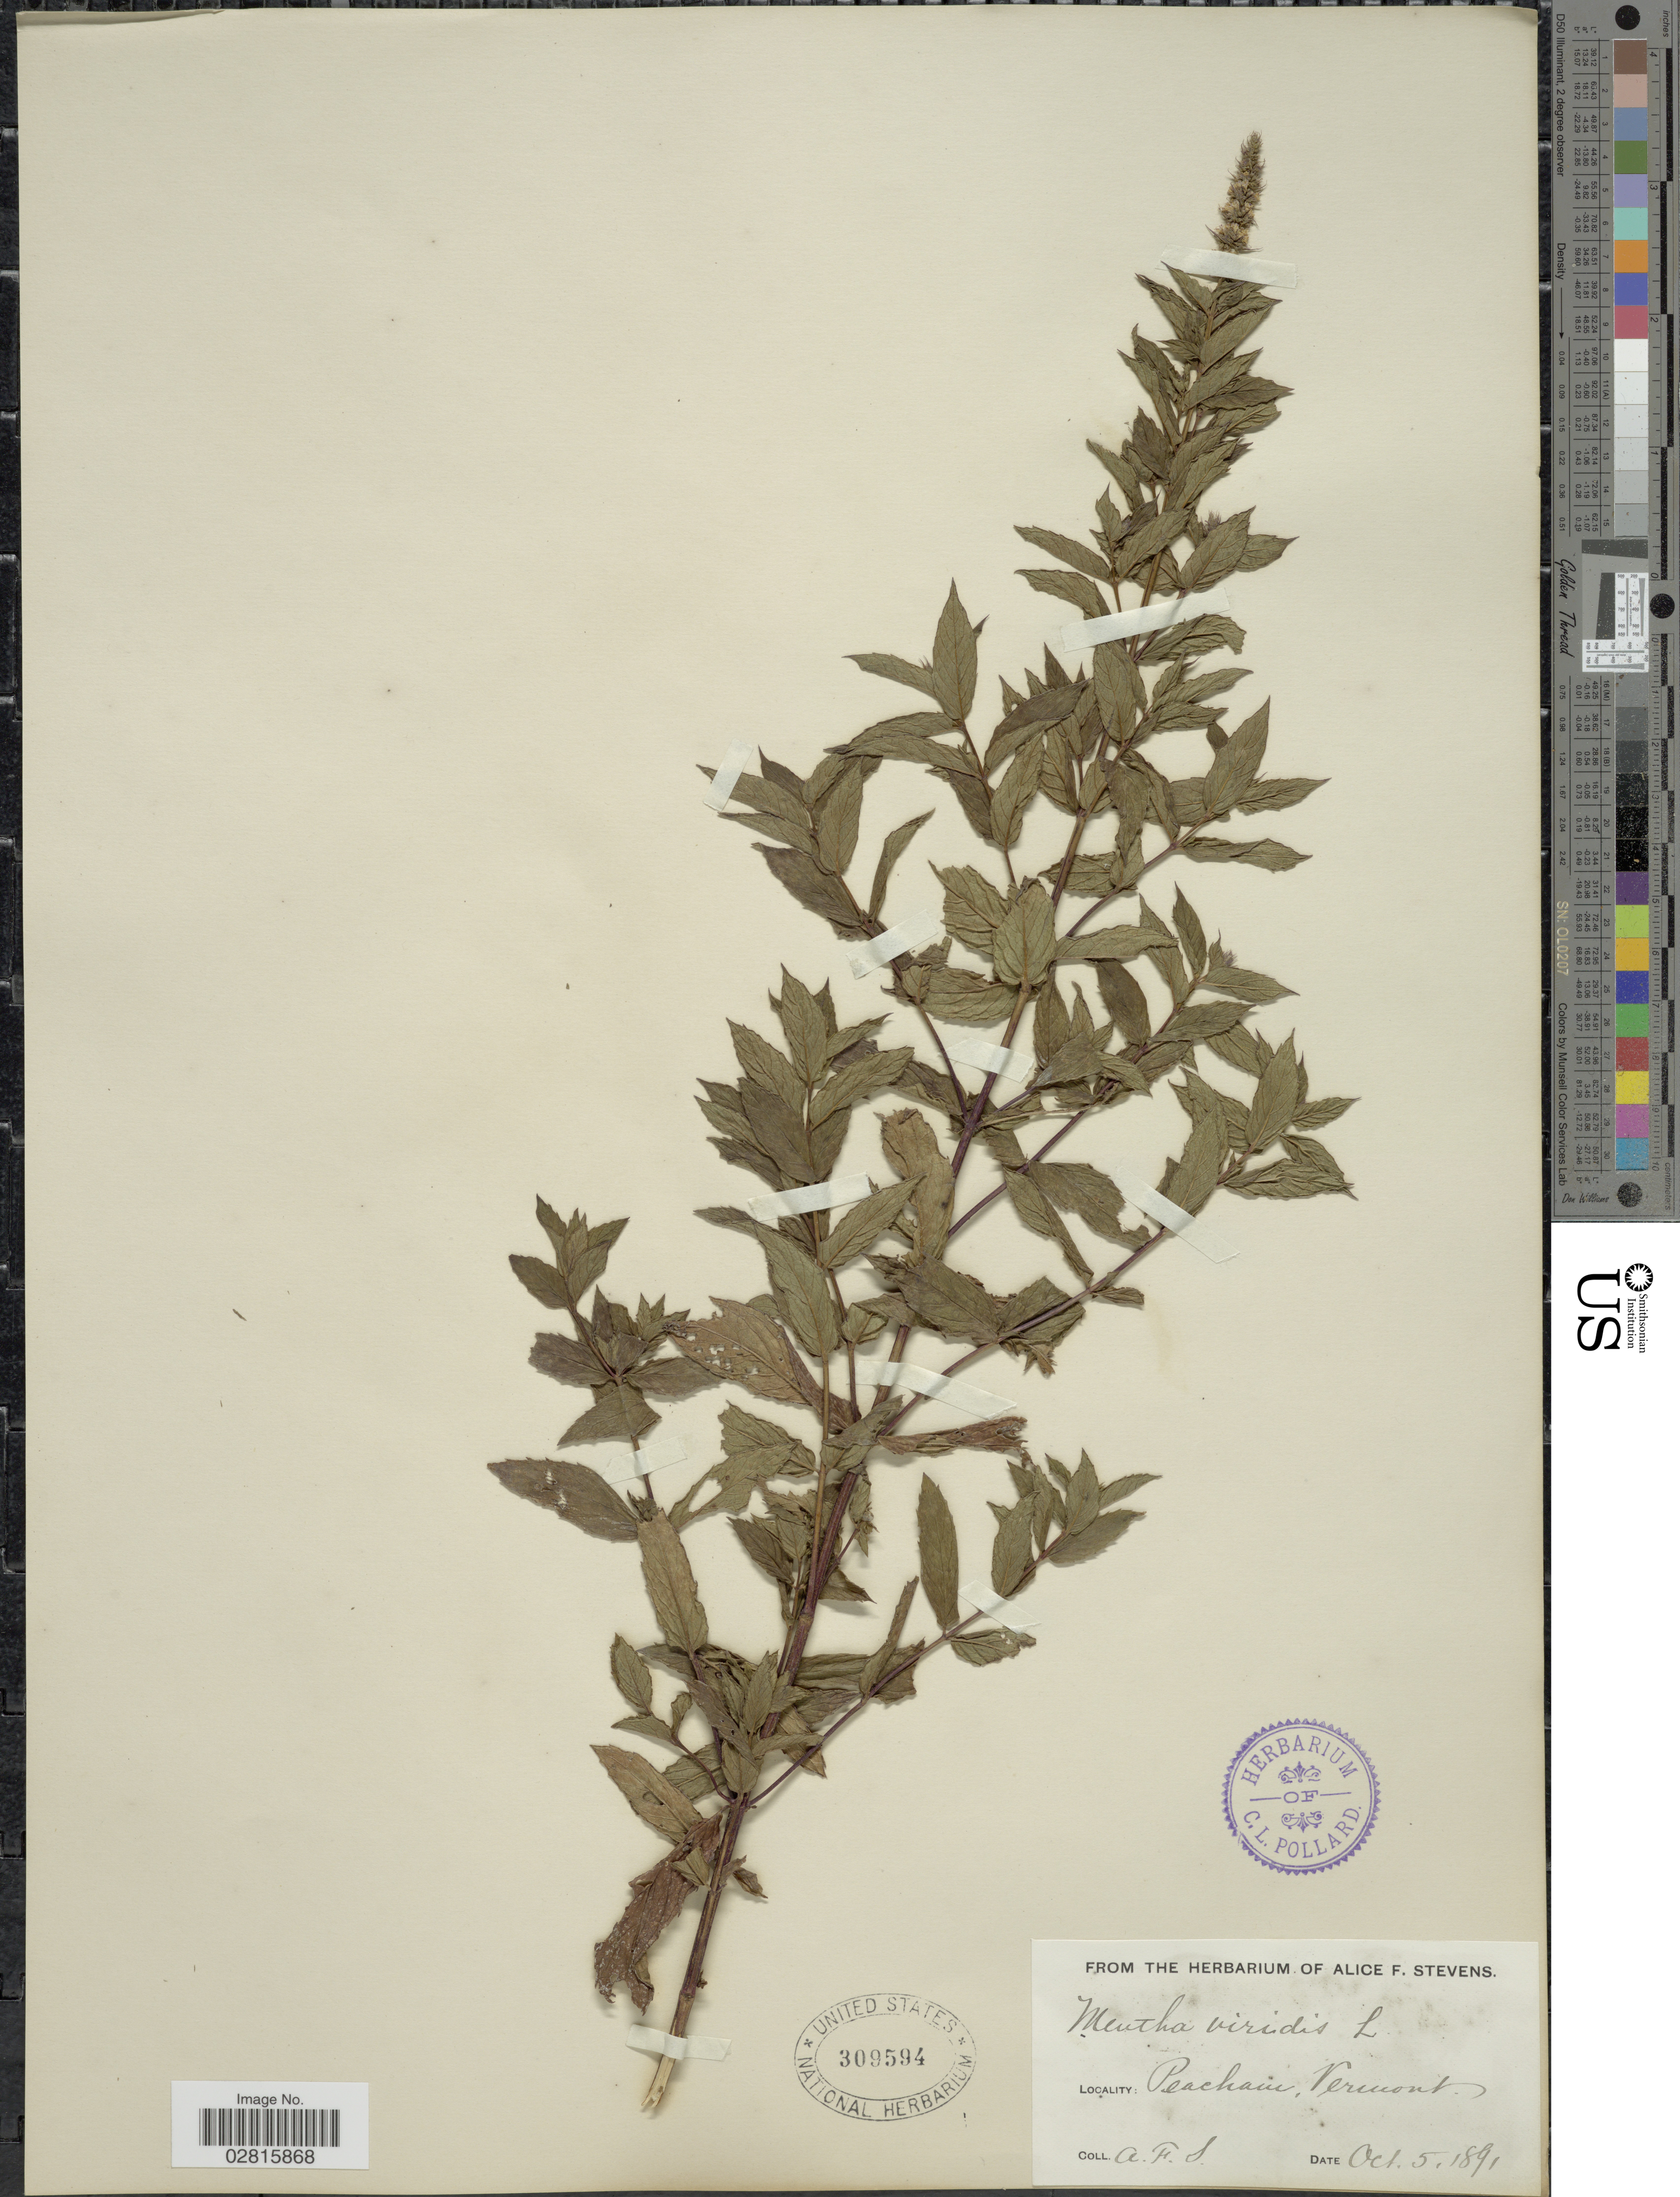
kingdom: Plantae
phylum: Tracheophyta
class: Magnoliopsida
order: Lamiales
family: Lamiaceae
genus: Mentha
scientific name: Mentha spicata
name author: L.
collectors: A. Stevens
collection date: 1891-10-05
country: United States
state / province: Vermont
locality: Peacham.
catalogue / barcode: US 309594